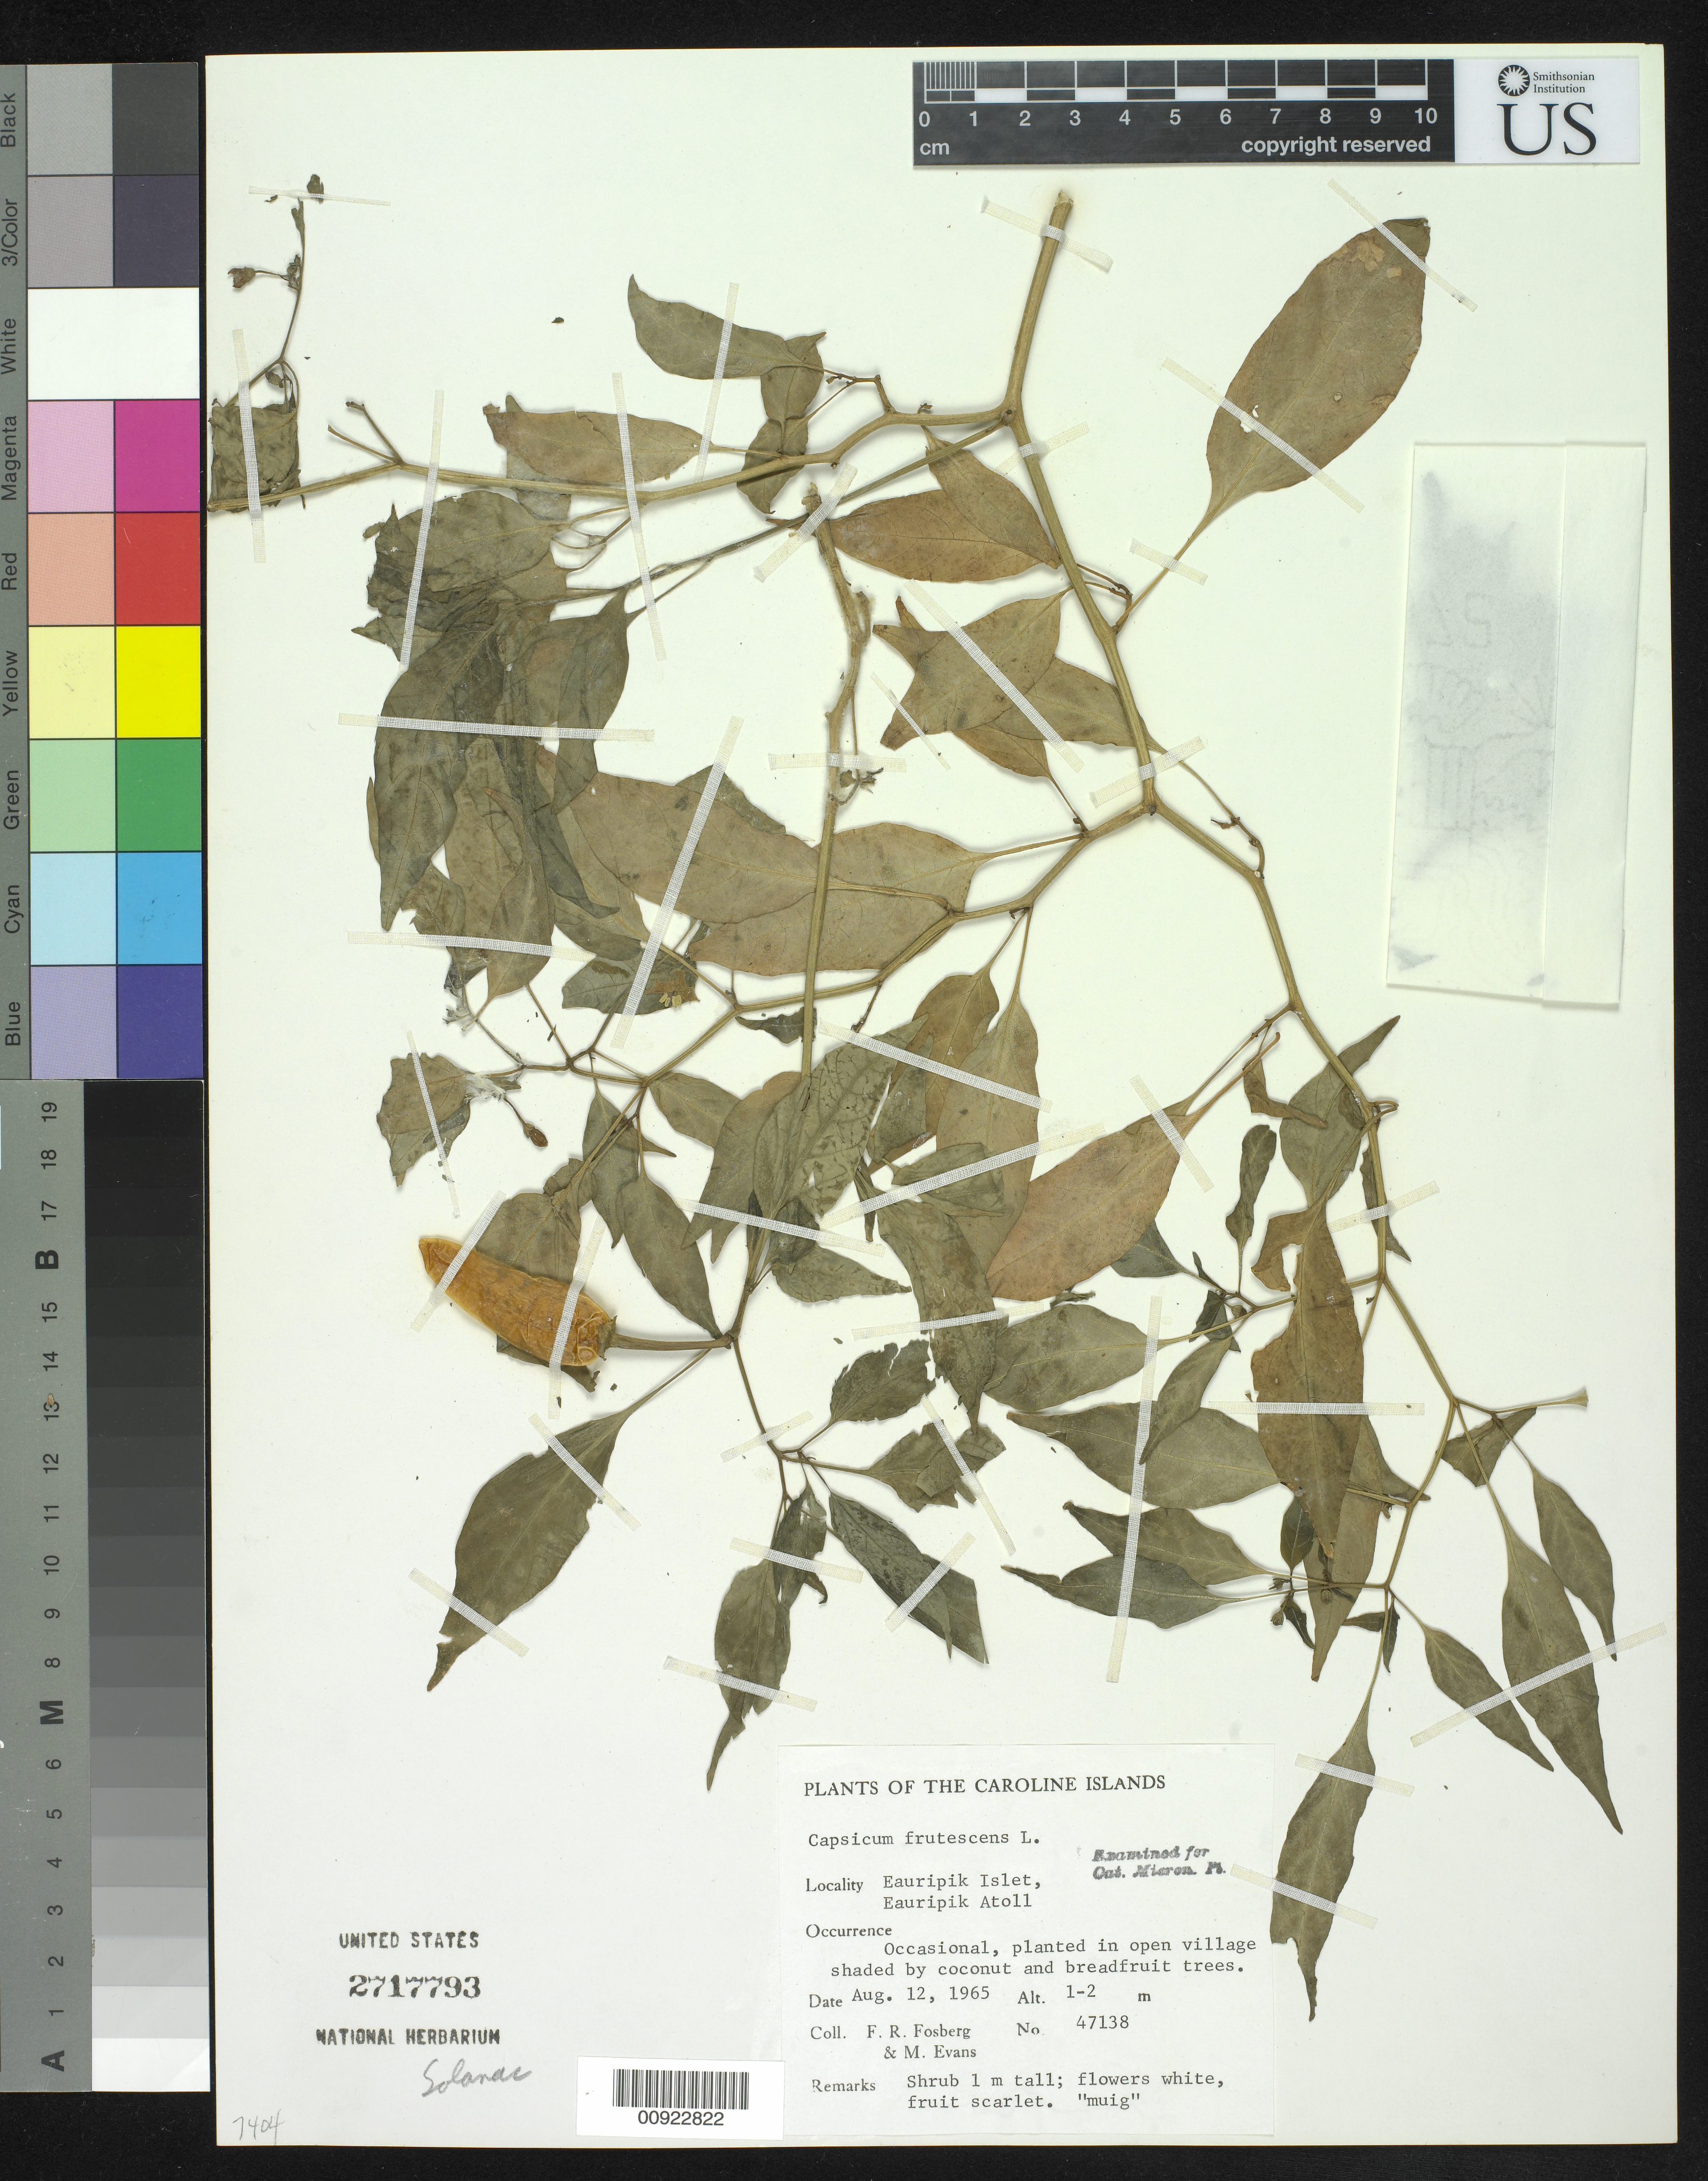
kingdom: Plantae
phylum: Tracheophyta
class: Magnoliopsida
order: Solanales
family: Solanaceae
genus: Capsicum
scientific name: Capsicum frutescens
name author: L.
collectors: F. R. Fosberg & M. Evans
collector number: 47138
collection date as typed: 12 Aug 1965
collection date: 1965-08-12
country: Micronesia, Federated States of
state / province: Yap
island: Eauripik Atoll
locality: Eauripik Islet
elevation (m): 1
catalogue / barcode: US 2717793